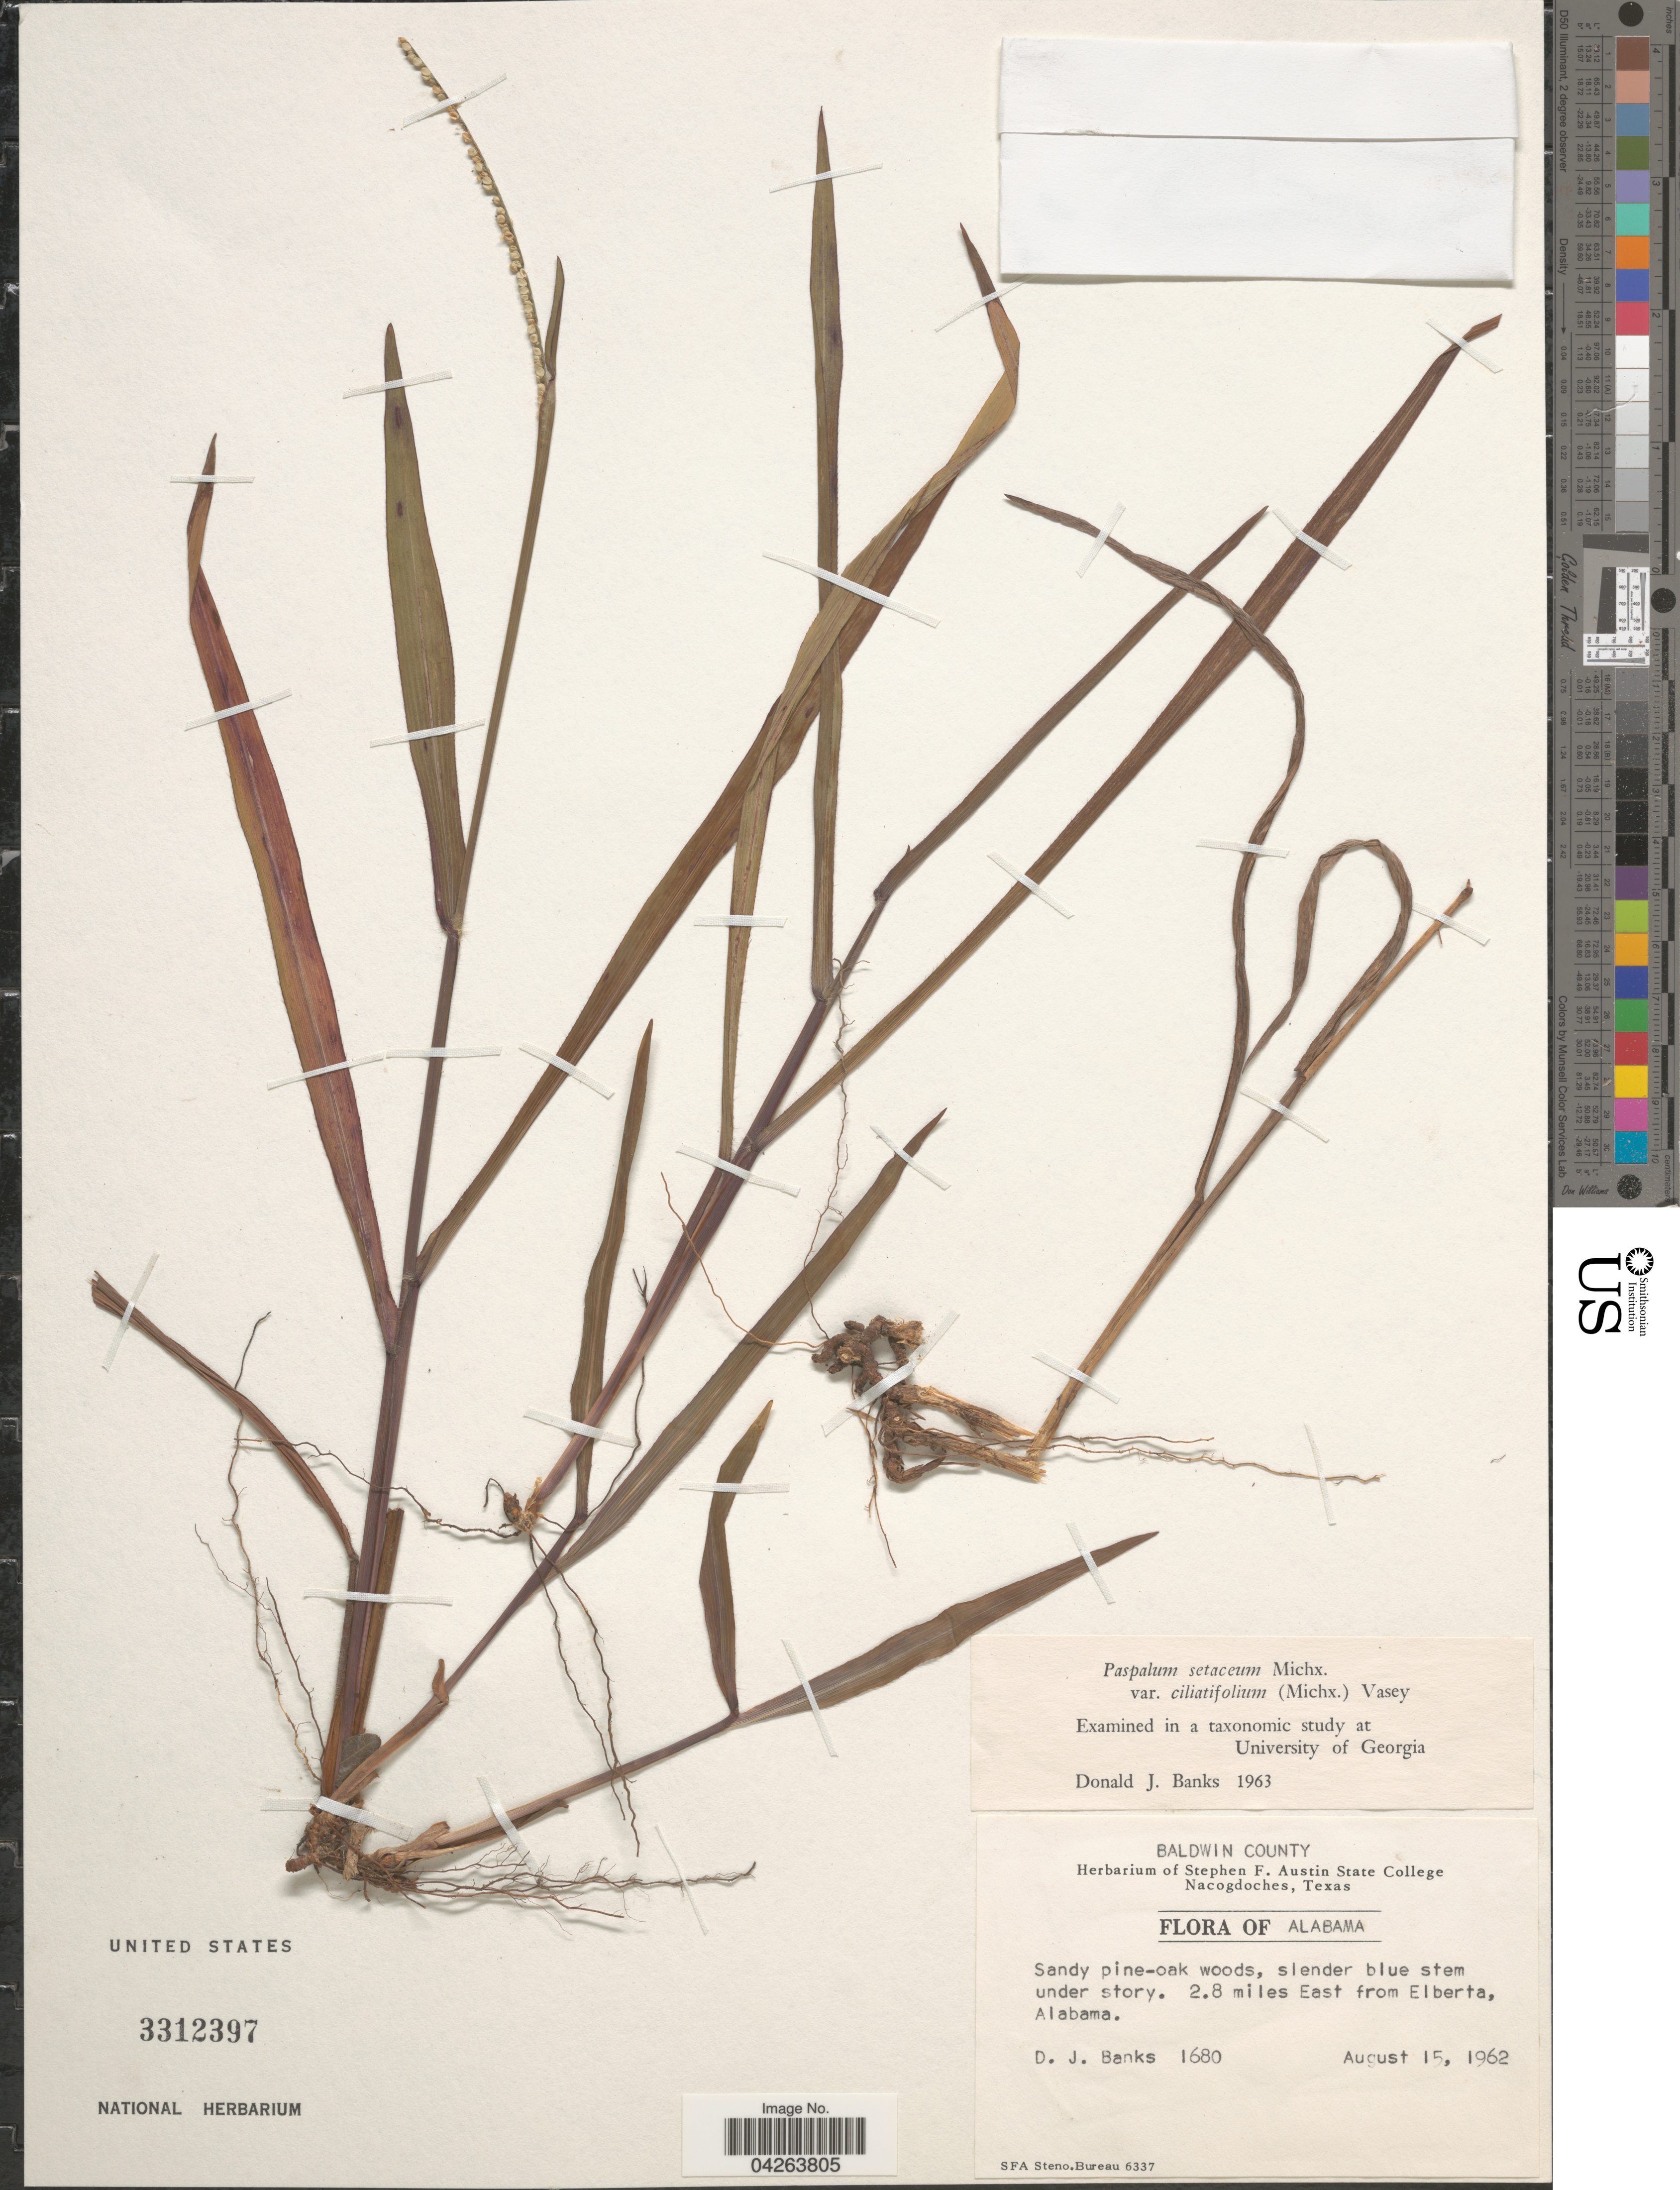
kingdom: Plantae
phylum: Tracheophyta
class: Liliopsida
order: Poales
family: Poaceae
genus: Paspalum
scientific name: Paspalum setaceum var. ciliatifolium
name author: (Michx.) Vasey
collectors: D. J. Banks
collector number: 1680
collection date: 1962-08-15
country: United States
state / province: Alabama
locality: Baldwin County. 2.8 miles East from Elberta.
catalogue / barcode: US 3312397